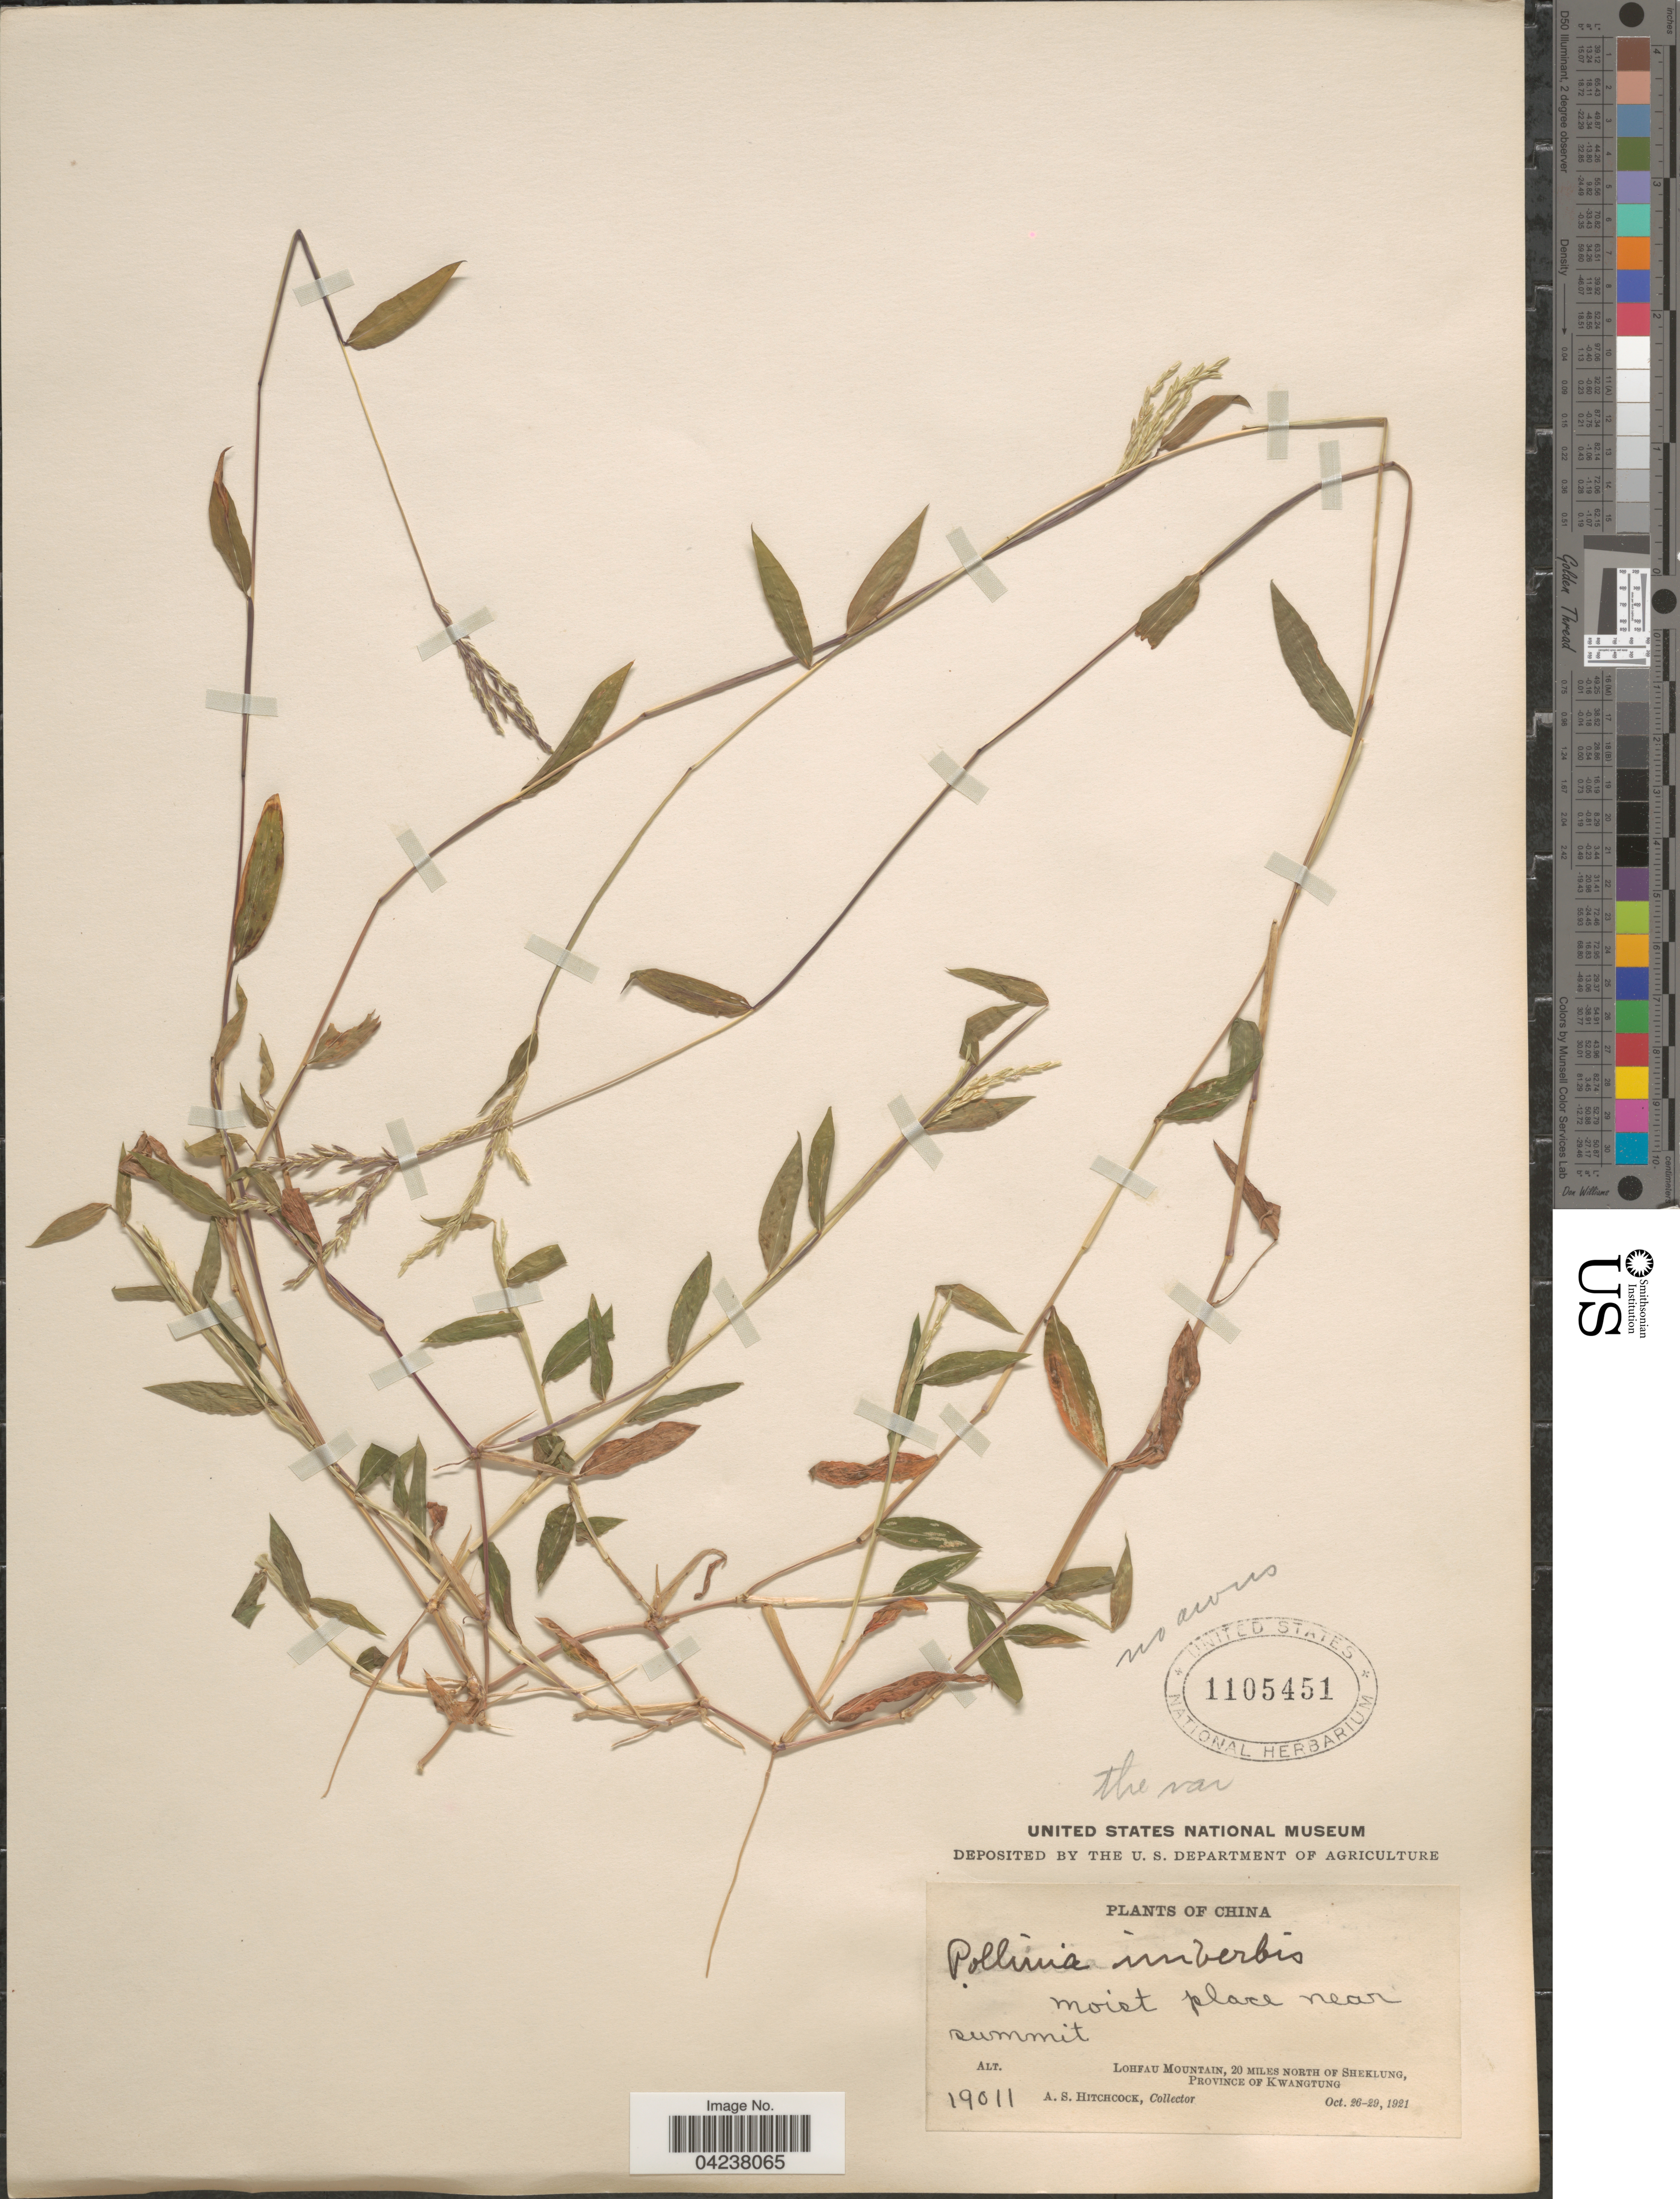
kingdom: Plantae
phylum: Tracheophyta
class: Liliopsida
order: Poales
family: Poaceae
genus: Microstegium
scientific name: Microstegium vimineum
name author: (Trin.) A. Camus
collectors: A. S. Hitchcock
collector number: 19011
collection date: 1921-10-26/1921-10-29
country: China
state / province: Guangdong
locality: Lohfau Mountain, 20 miles North of Sheklung, Province of Kwangtung.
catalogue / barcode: US 1105451